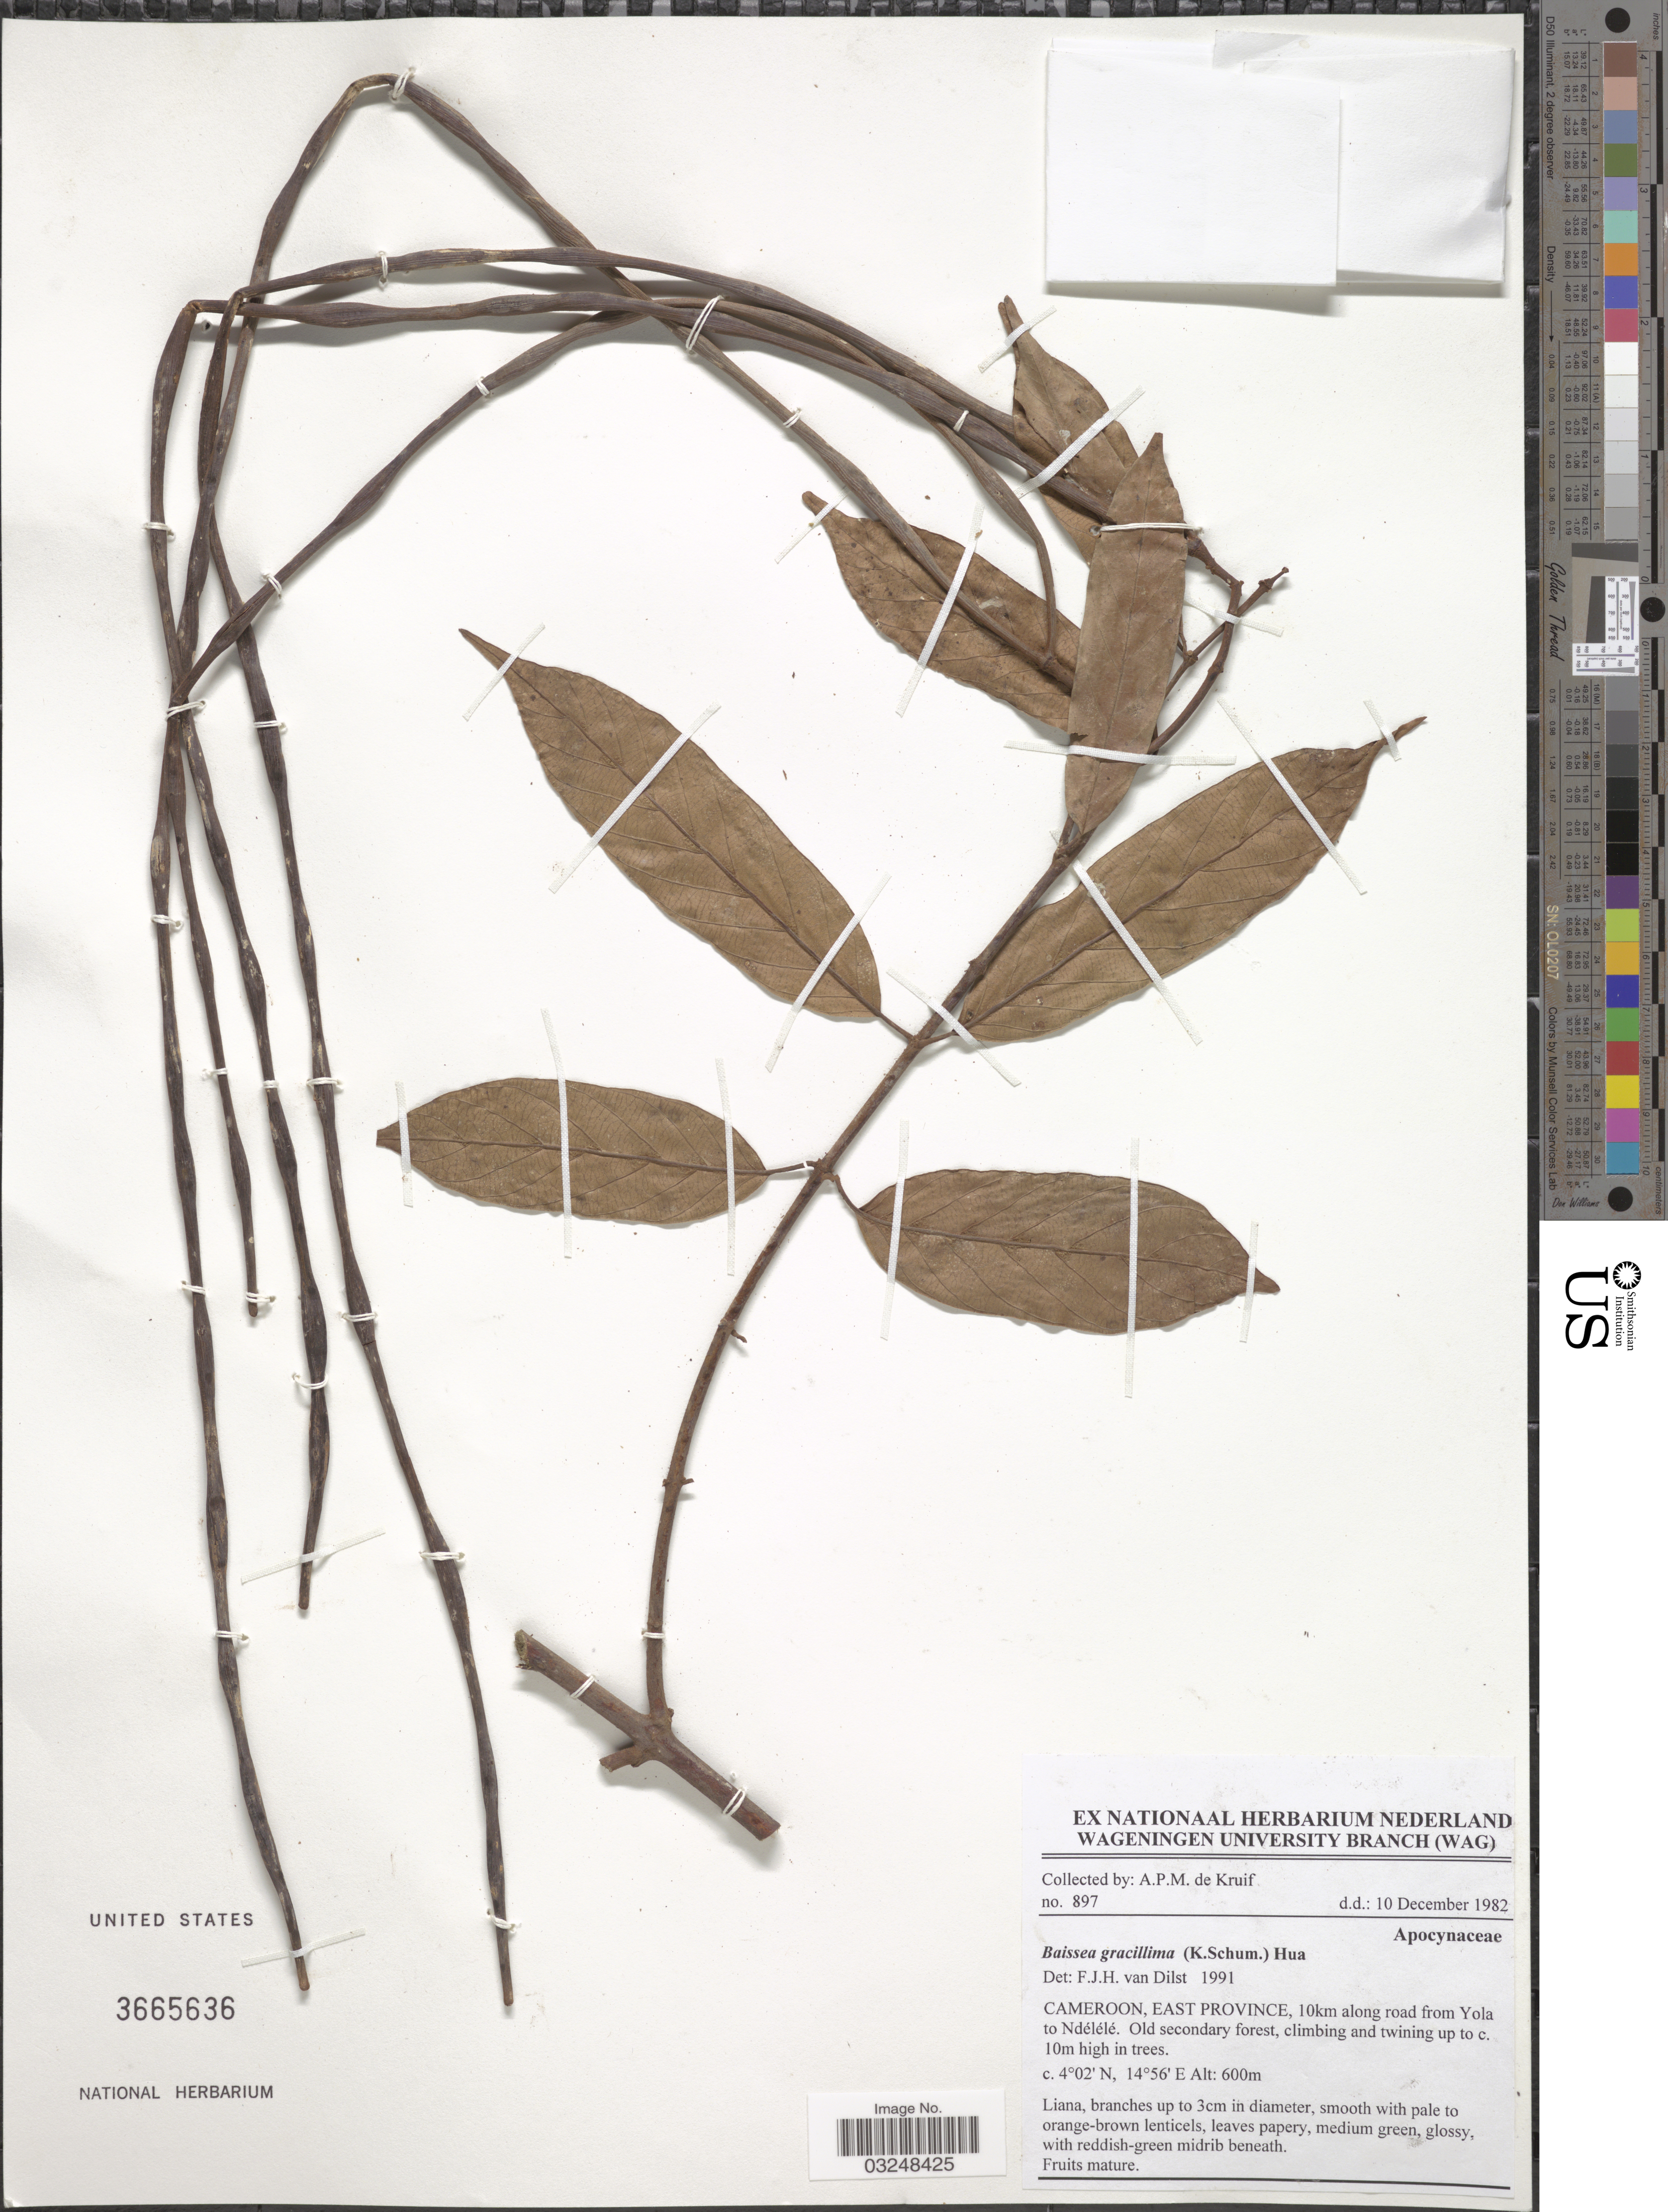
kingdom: Plantae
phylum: Tracheophyta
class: Magnoliopsida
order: Gentianales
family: Apocynaceae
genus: Baissea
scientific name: Baissea gracillima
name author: (K. Schum.) Hua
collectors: A. P. de Kruif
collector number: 897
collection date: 1982-12-10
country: Cameroon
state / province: Est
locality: East Province, 10km along road from Yola to Ndélélé.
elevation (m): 600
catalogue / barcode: US 3665636